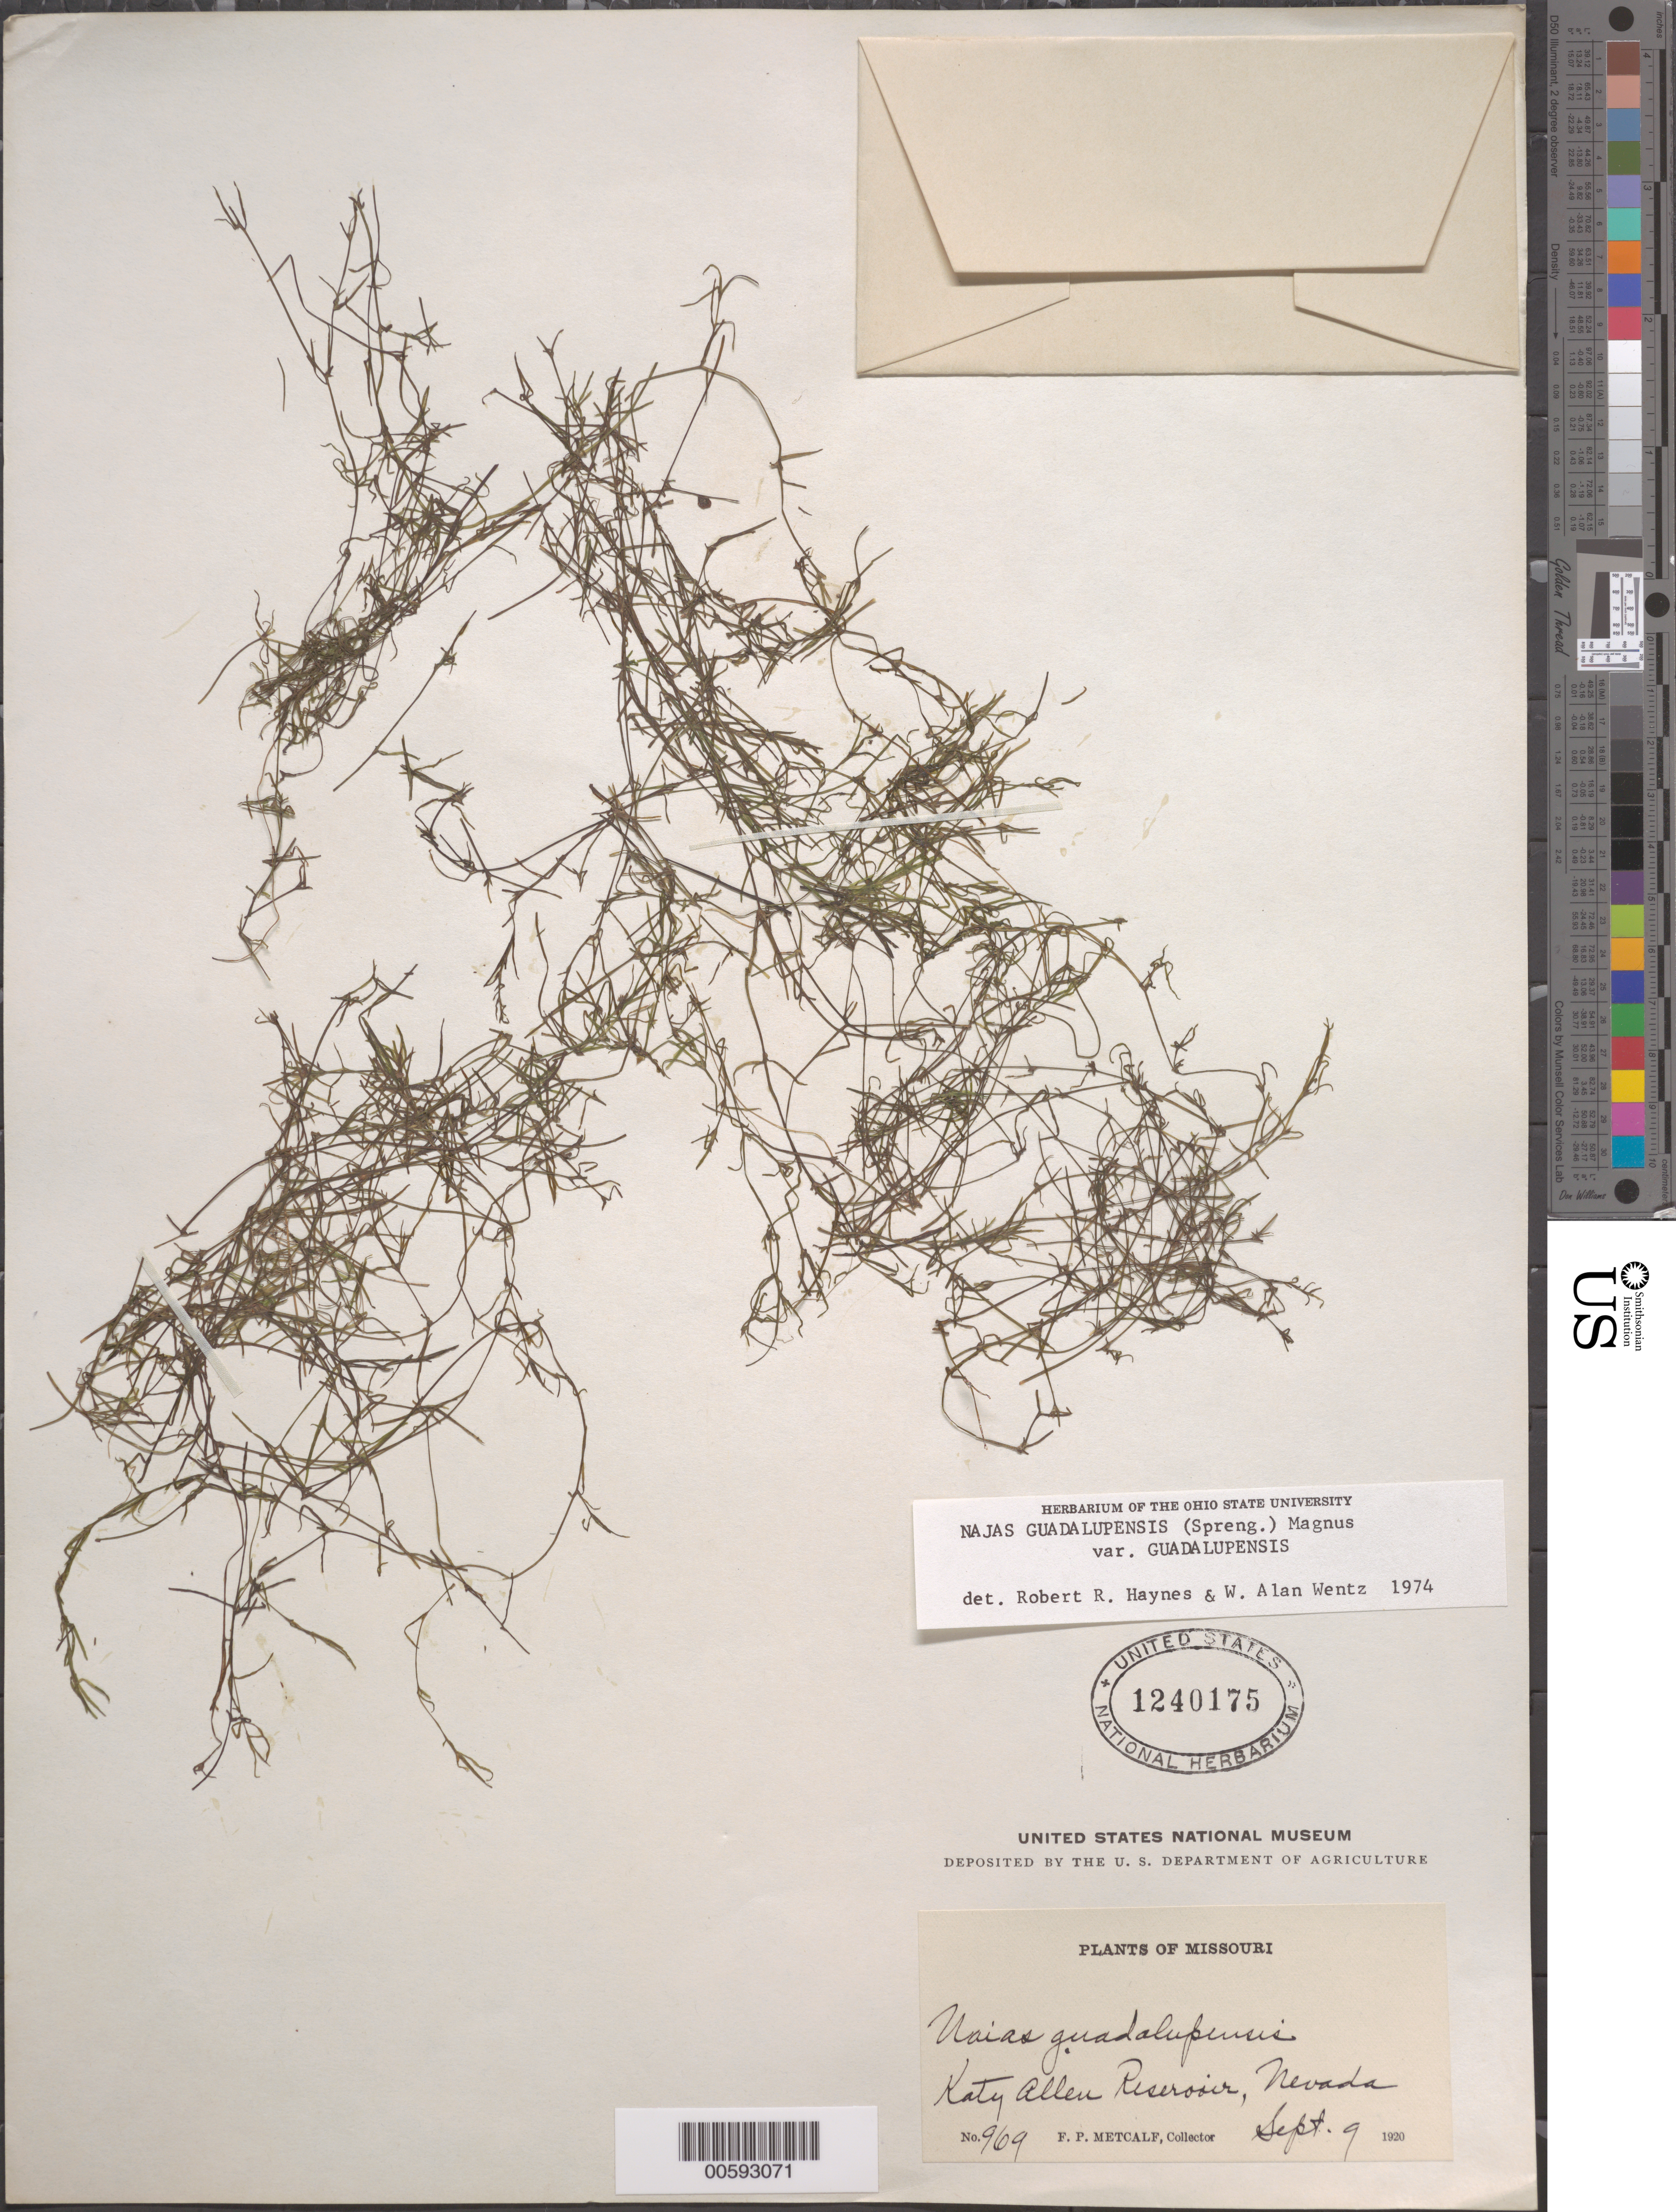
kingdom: Plantae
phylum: Tracheophyta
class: Liliopsida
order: Alismatales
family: Hydrocharitaceae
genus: Najas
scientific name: Najas guadalupensis var. guadalupensis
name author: (Spreng.) Magnus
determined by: Haynes, R. R.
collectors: F. P. Metcalf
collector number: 969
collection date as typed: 09 Sep 1920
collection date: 1920-09-09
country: United States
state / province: Missouri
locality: Katy Allen Reservoir, Nevada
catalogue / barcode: US 1240175